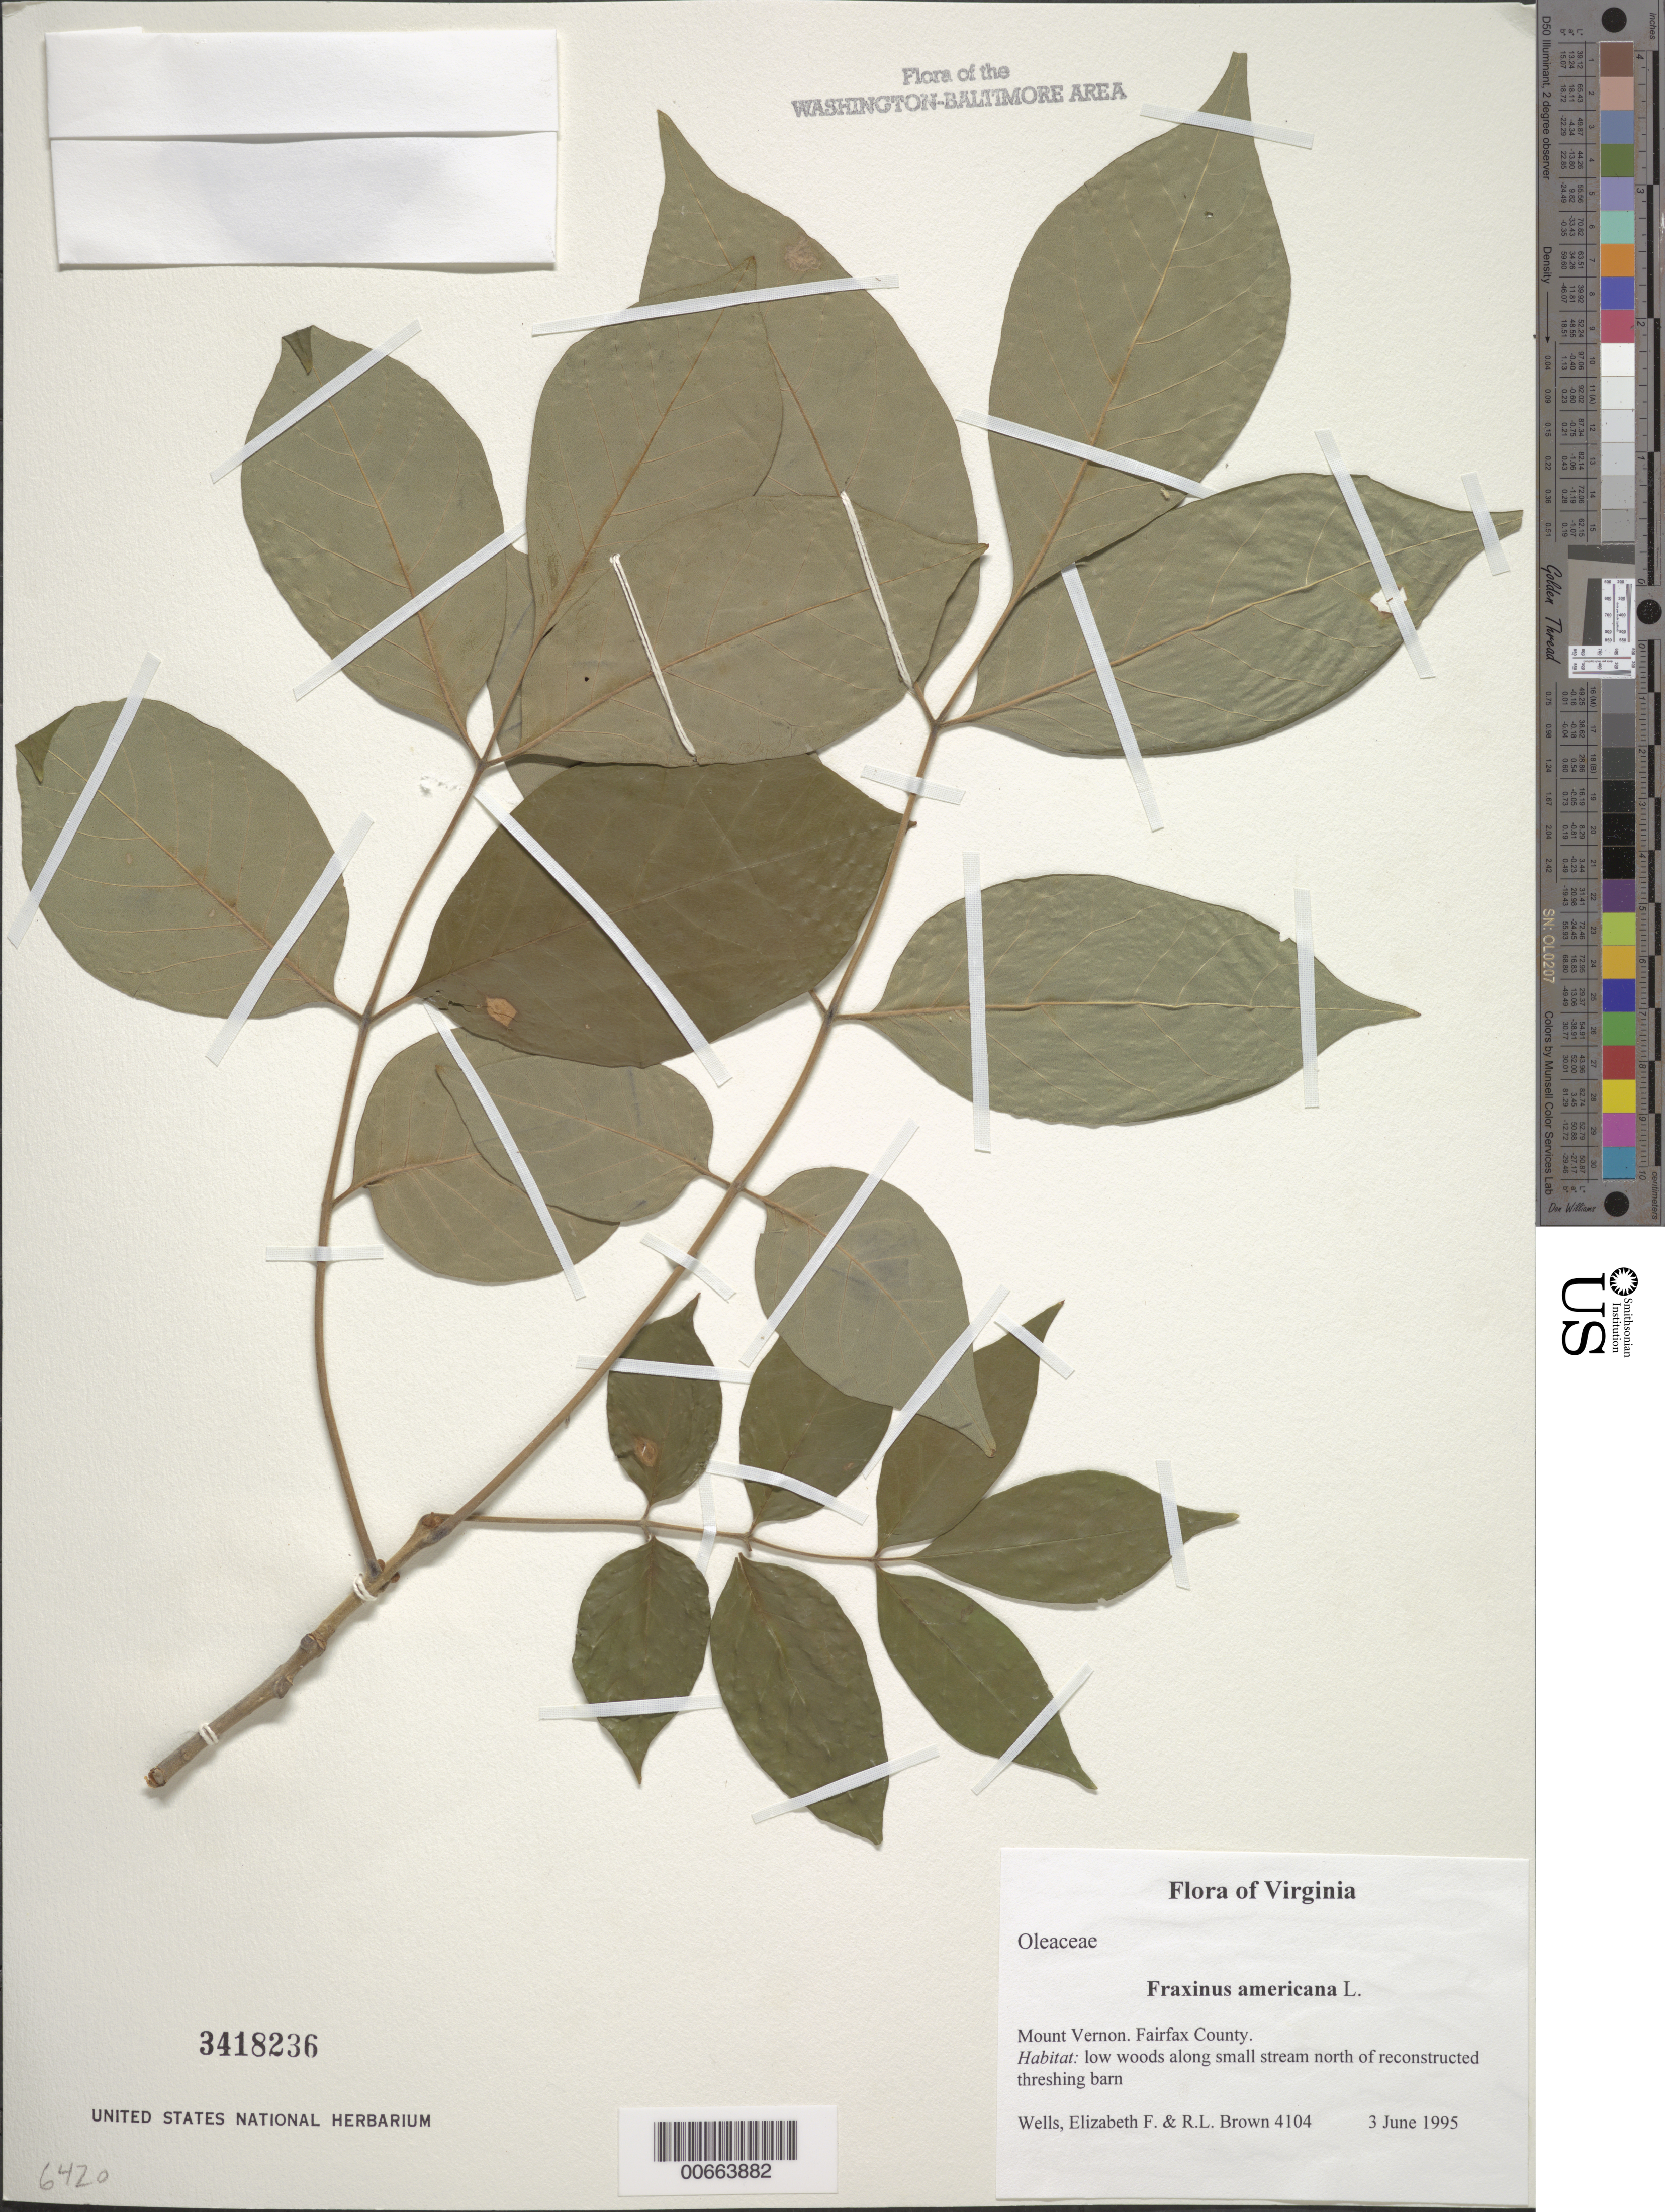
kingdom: Plantae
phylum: Tracheophyta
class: Magnoliopsida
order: Lamiales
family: Oleaceae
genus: Fraxinus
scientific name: Fraxinus americana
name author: L.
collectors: E. F. Wells & R. L. Brown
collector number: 4104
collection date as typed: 03 Jun 1995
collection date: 1995-06-03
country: United States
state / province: Virginia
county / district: Fairfax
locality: Mount Vernon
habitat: low woods along small stream north of reconstructed threshing barn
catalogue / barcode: US 3418236